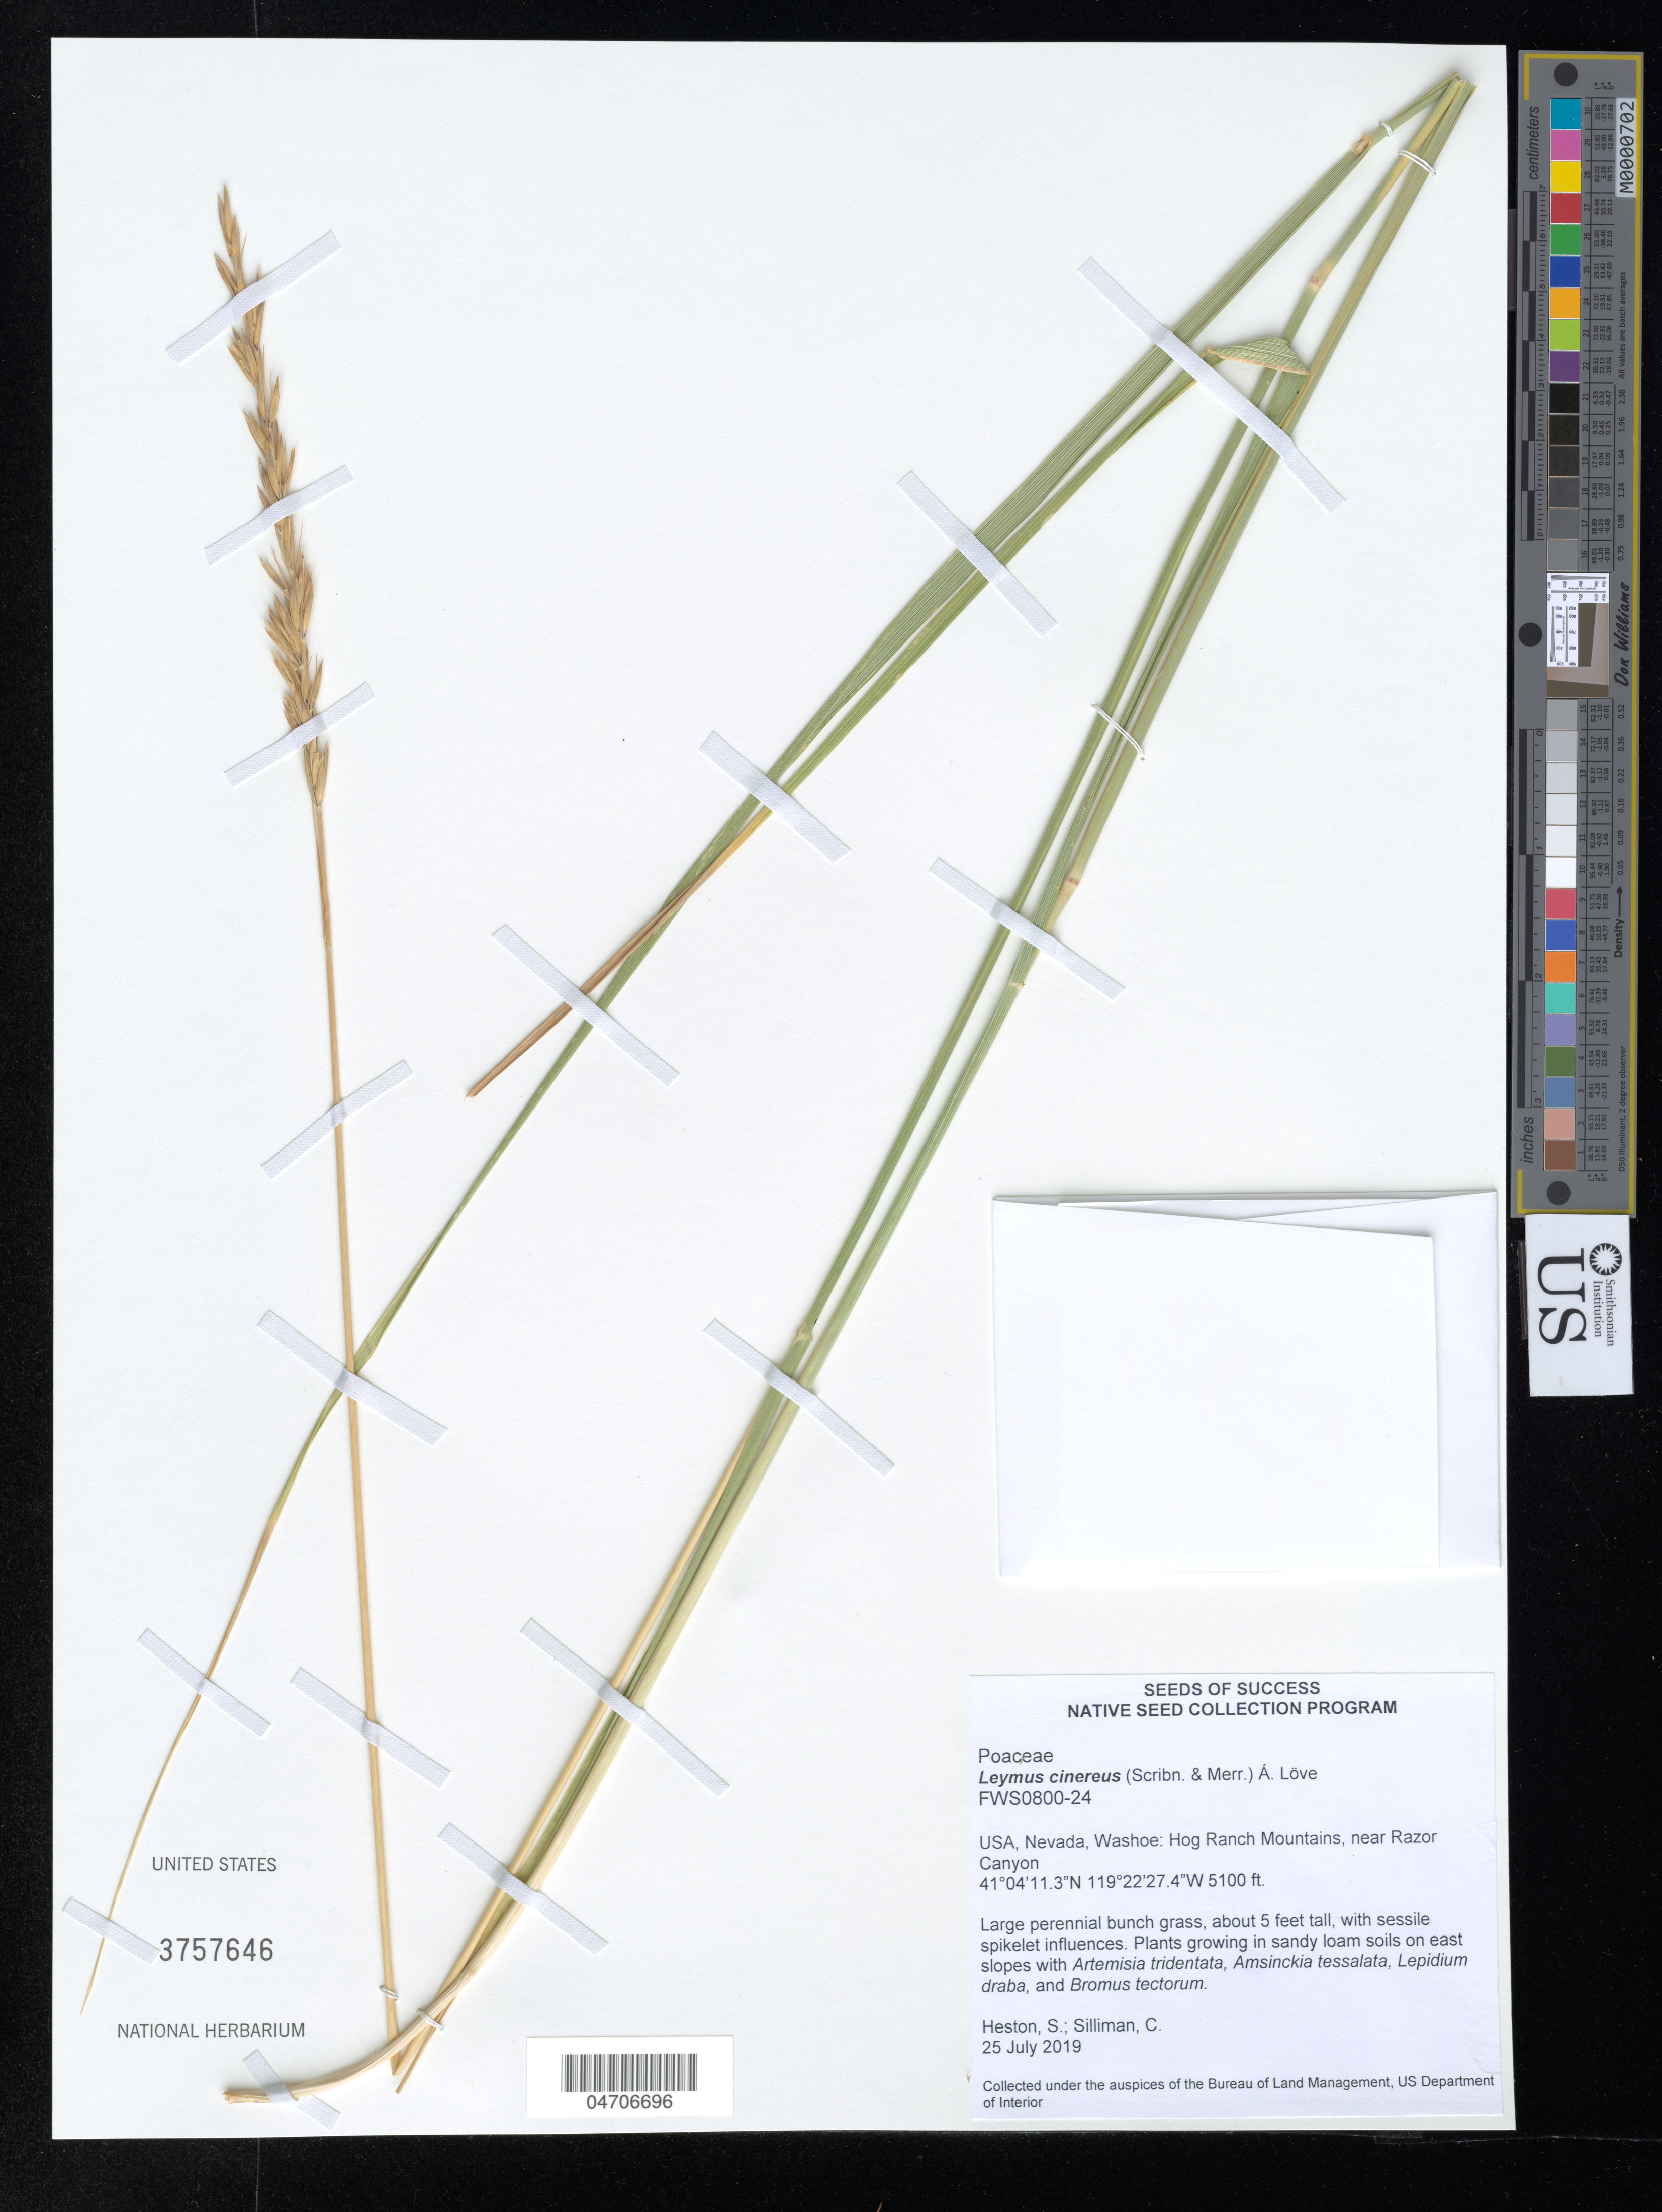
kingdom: Plantae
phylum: Tracheophyta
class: Liliopsida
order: Poales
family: Poaceae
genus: Leymus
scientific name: Leymus cinereus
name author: (Scribn. & Merr.) Á. Löve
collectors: S. Heston & C. Silliman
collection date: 2019-07-25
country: United States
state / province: Nevada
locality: Washoe: Hog Ranch Mountains, near Razor Canyon.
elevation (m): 1554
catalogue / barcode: US 3757646